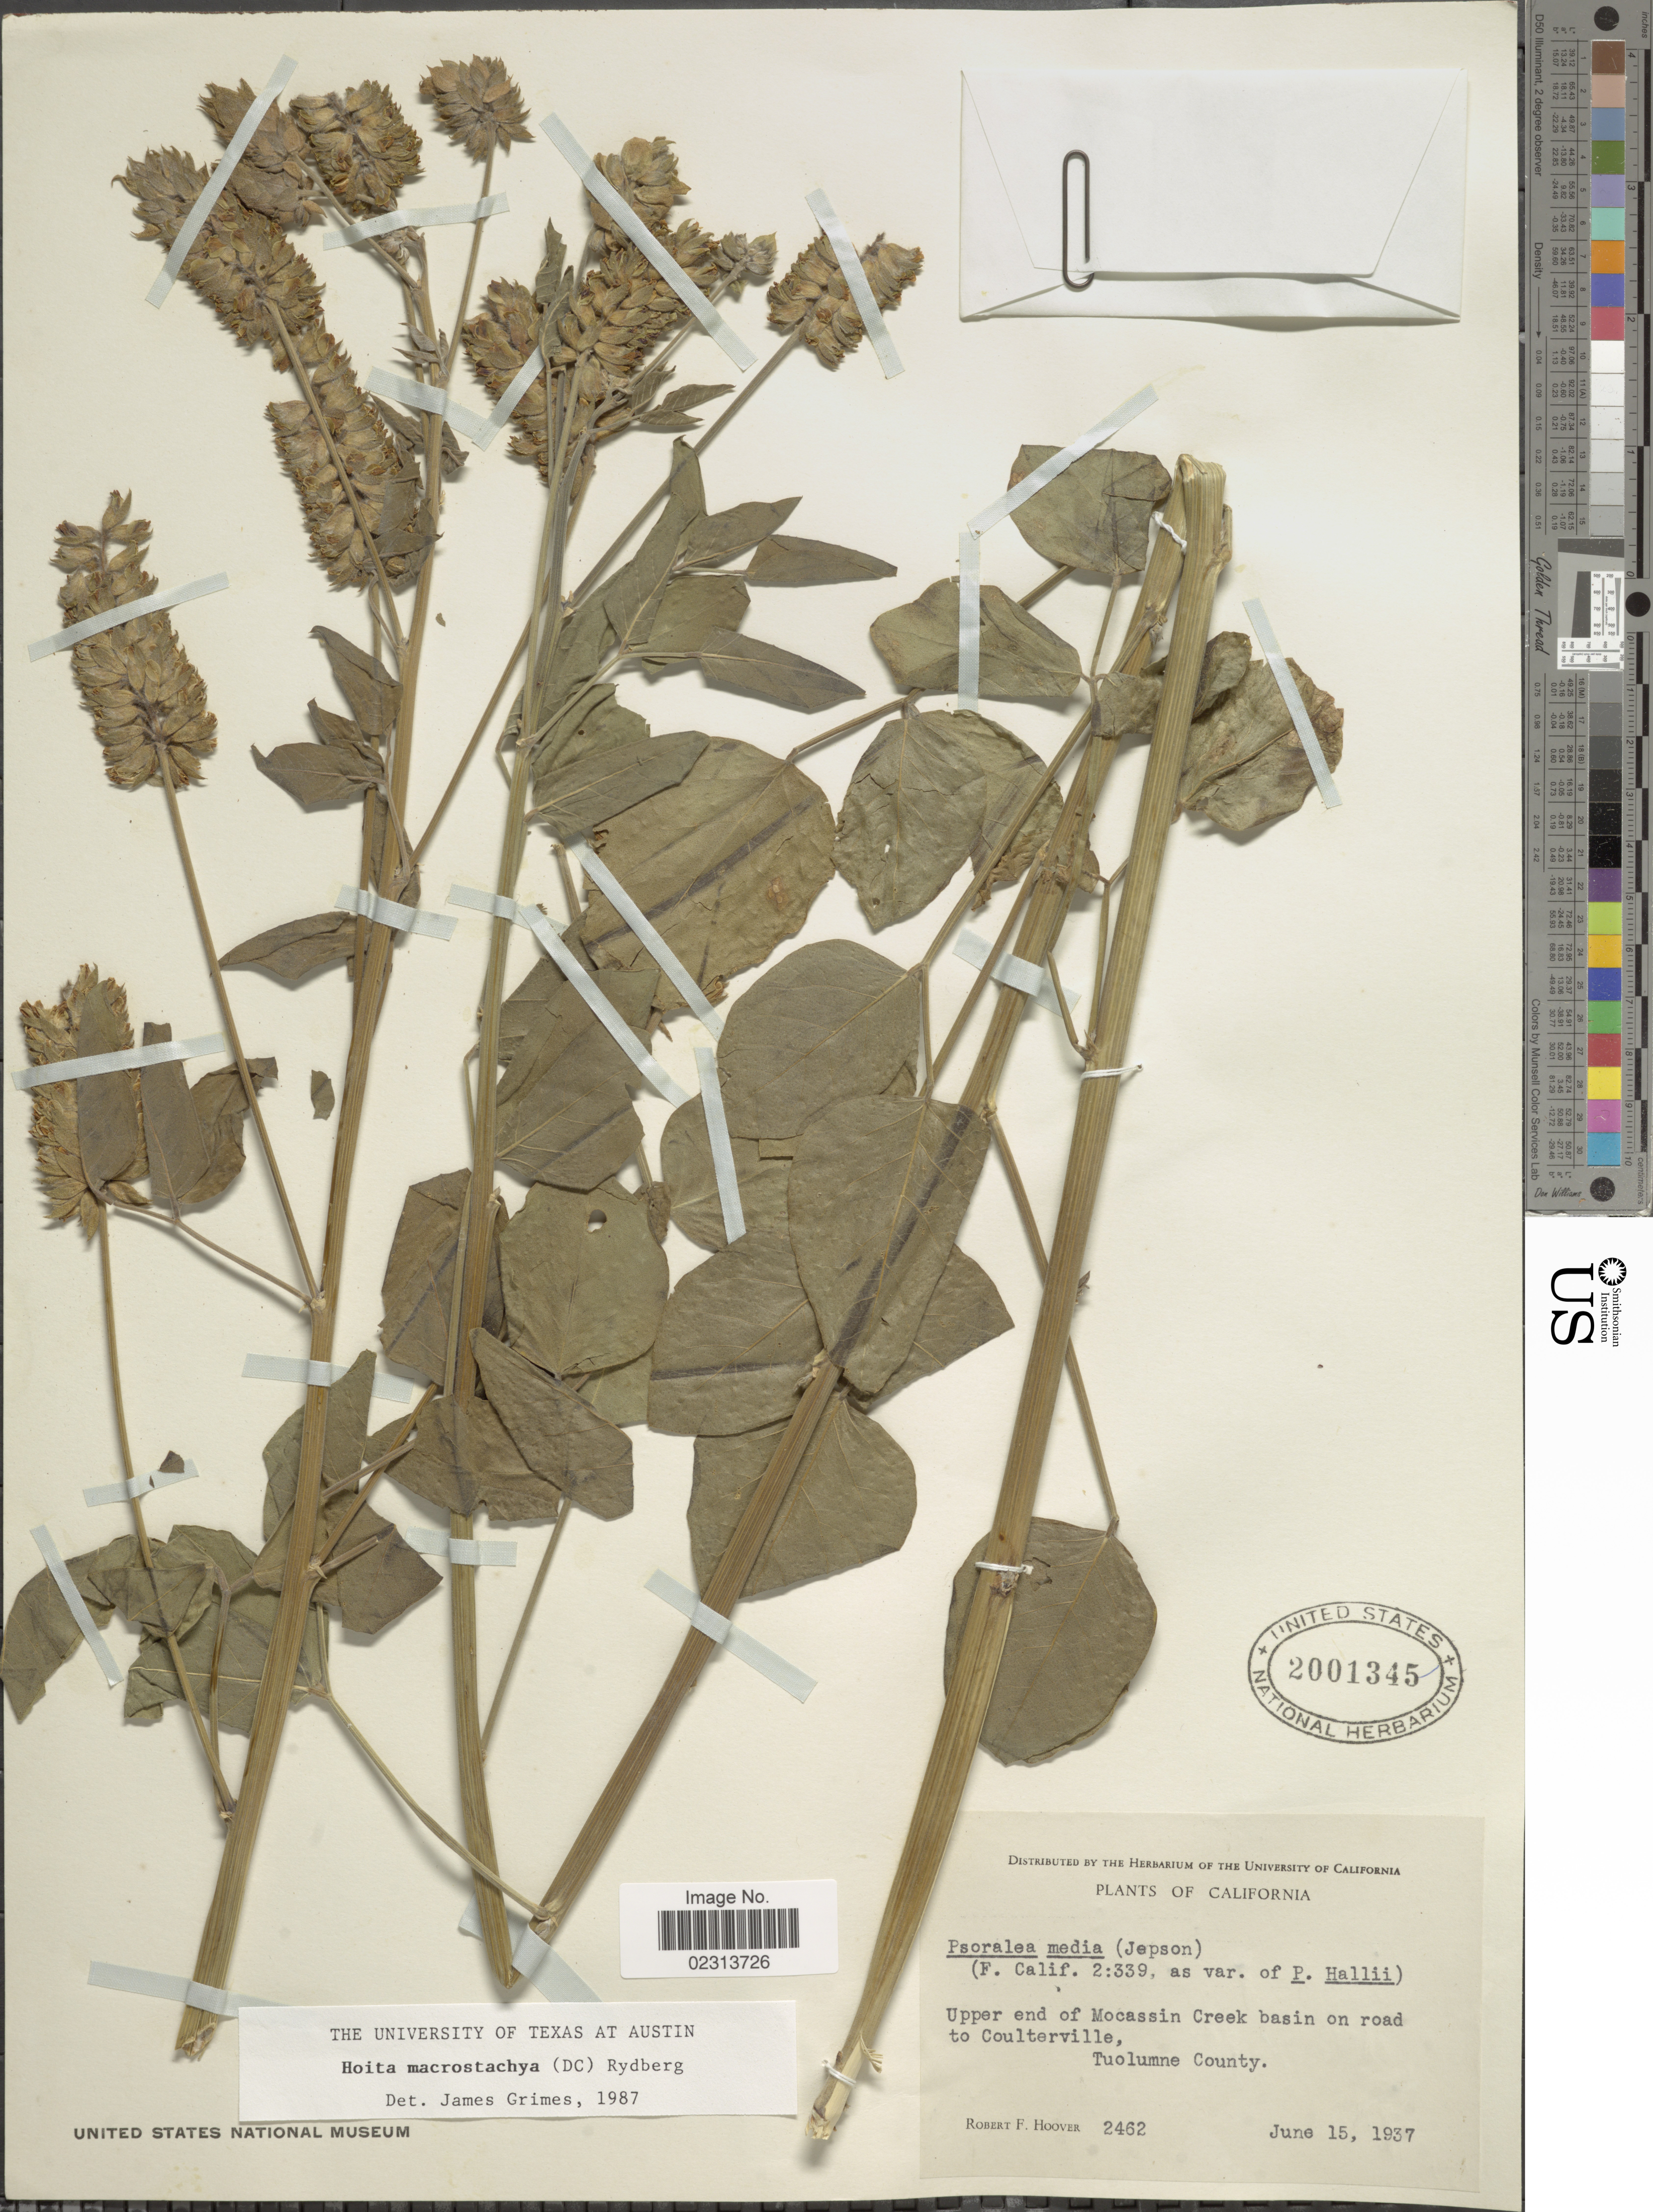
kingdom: Plantae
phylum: Tracheophyta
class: Magnoliopsida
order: Fabales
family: Fabaceae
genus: Hoita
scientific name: Hoita macrostachya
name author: (DC.) Rydb.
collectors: R. F. Hoover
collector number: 2462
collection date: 1937-06-15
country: United States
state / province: California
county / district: Tuolumne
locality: Upper end of Mocassin Creek basin on road to Coulterville, Tuolumne County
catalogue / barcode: US 2001345